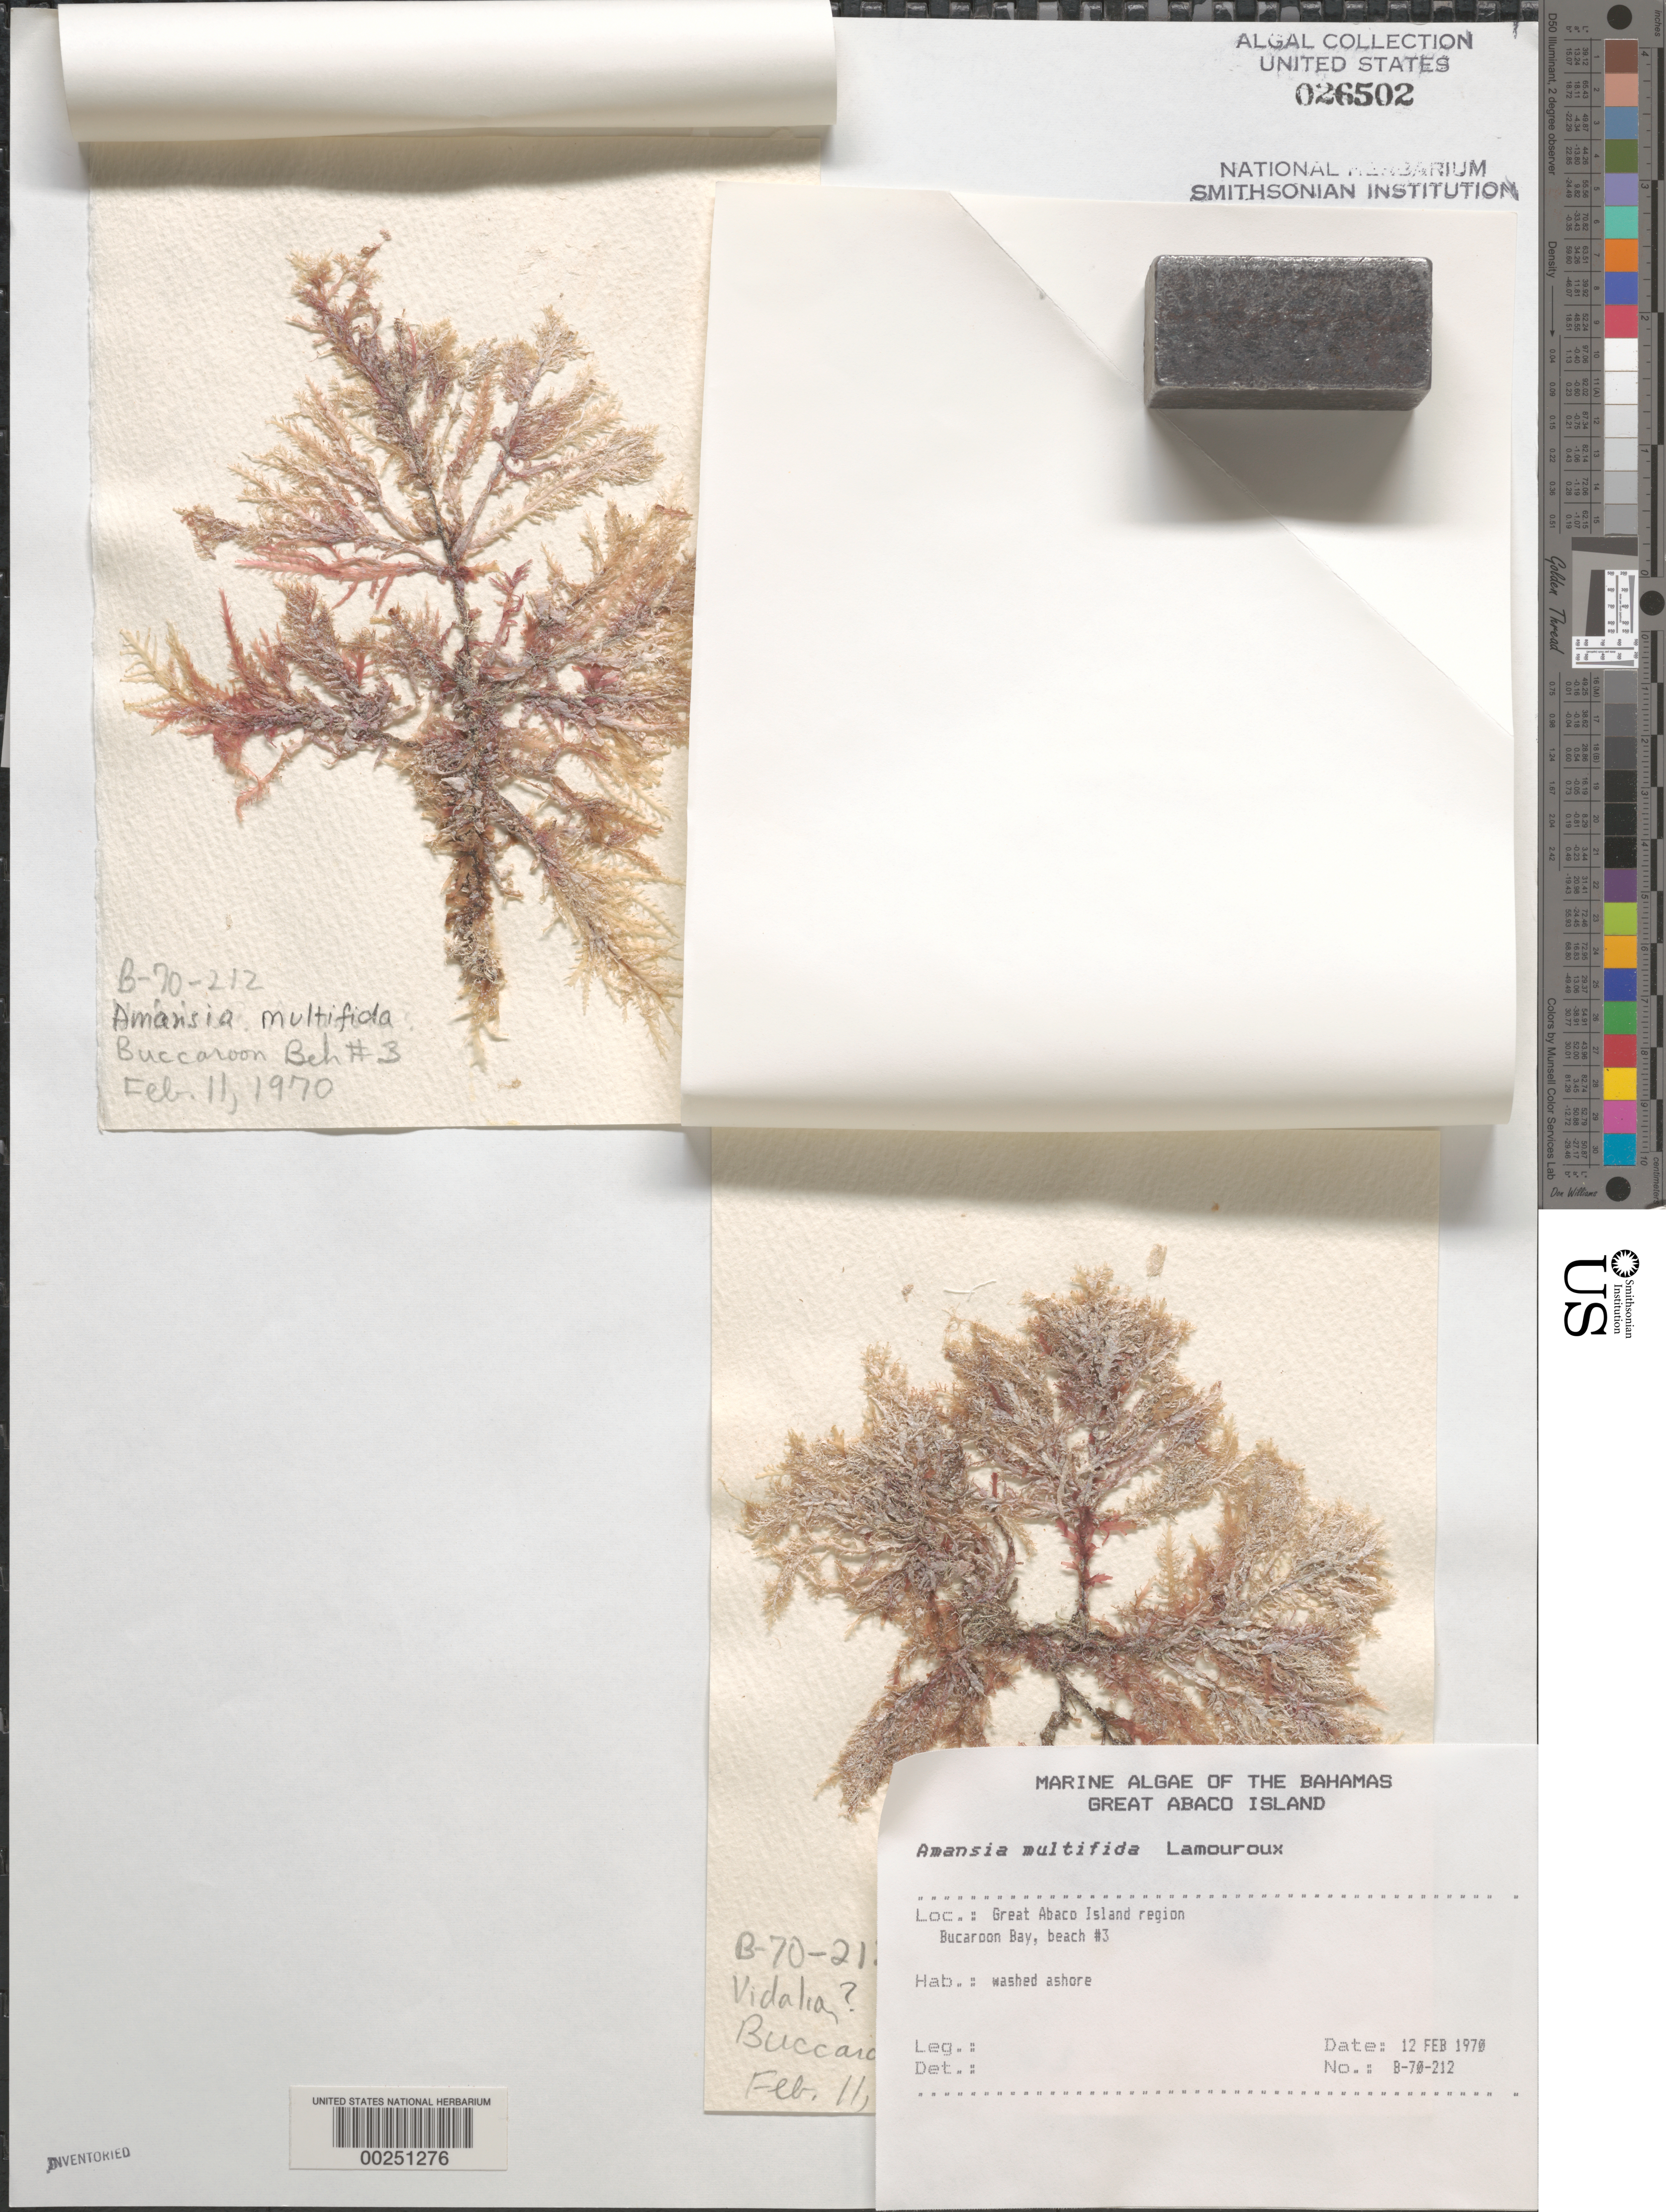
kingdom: Plantae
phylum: Rhodophyta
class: Florideophyceae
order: Ceramiales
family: Rhodomelaceae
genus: Amansia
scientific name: Amansia multifida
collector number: B-70-212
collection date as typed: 12 Feb 1970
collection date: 1970-02-12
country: Bahamas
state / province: Abaco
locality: Buckaroon bay, great abaco island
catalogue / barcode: US 26502